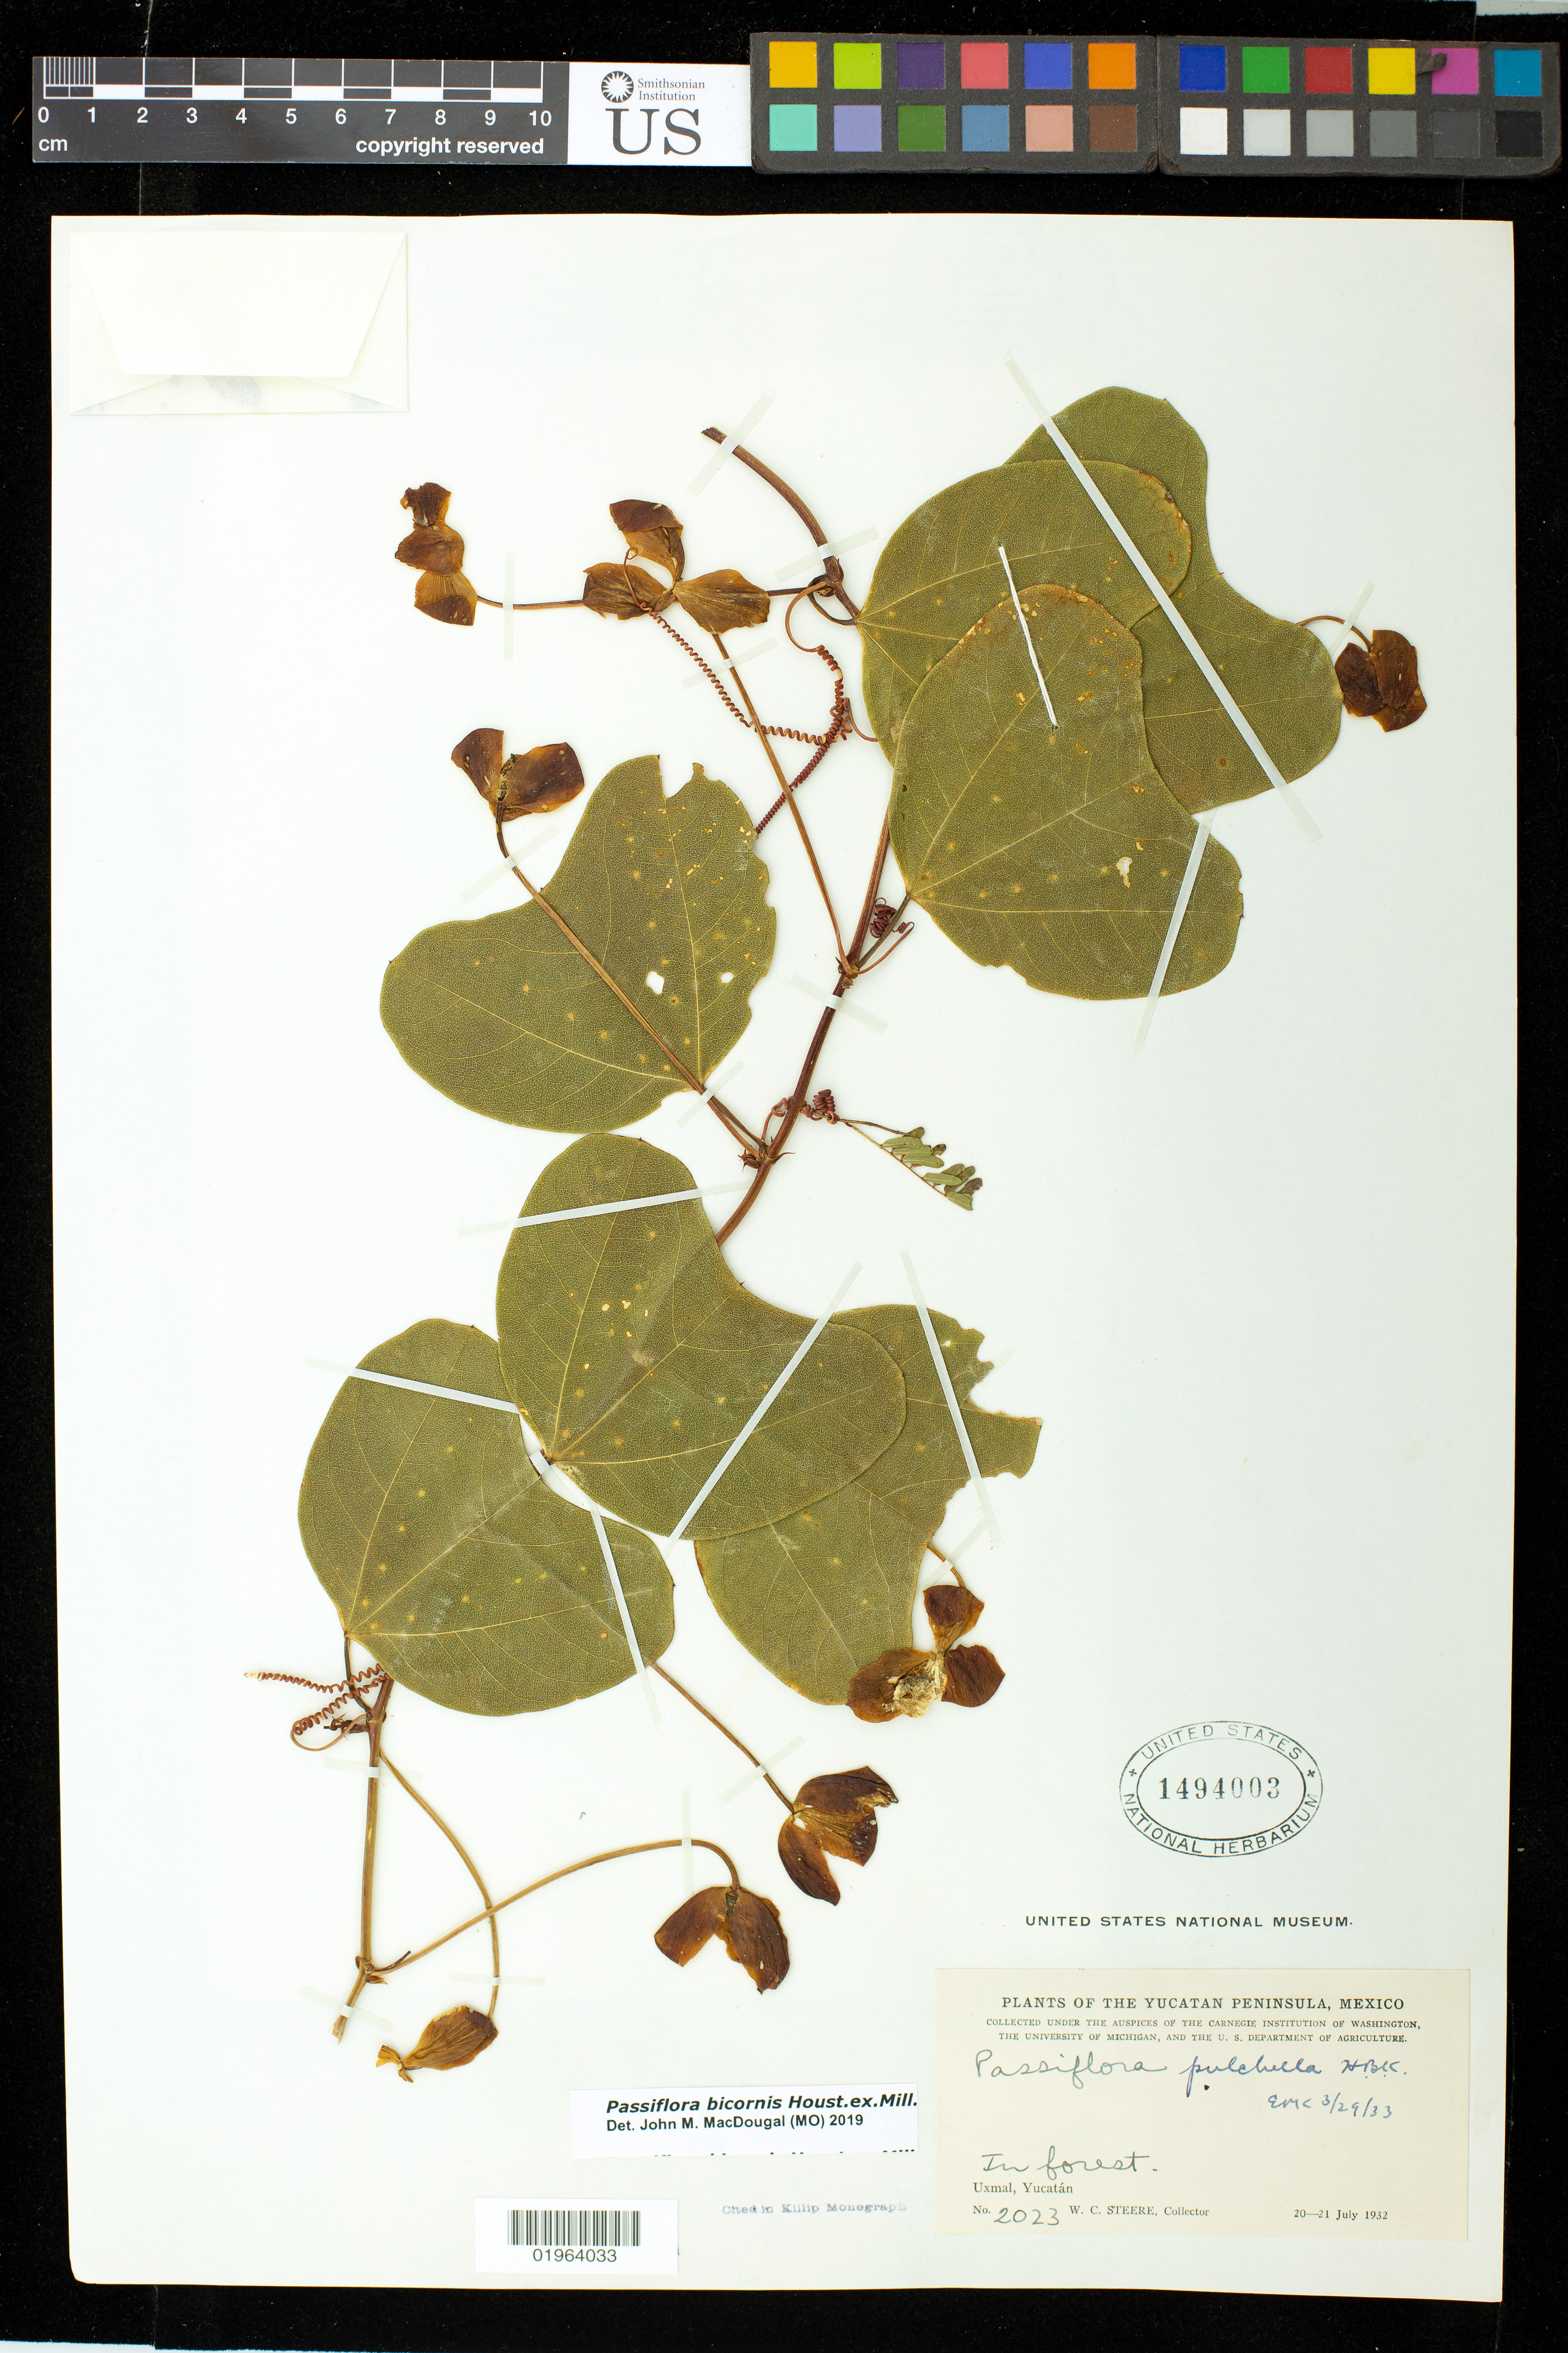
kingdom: Plantae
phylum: Tracheophyta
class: Magnoliopsida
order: Malpighiales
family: Passifloraceae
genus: Passiflora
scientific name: Passiflora bicornis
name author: Houst. ex Mill.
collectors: W. C. Steere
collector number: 2023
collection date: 1932-07-20/1932-07-21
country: Mexico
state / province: Yucatán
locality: Uxmal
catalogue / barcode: US 1494003